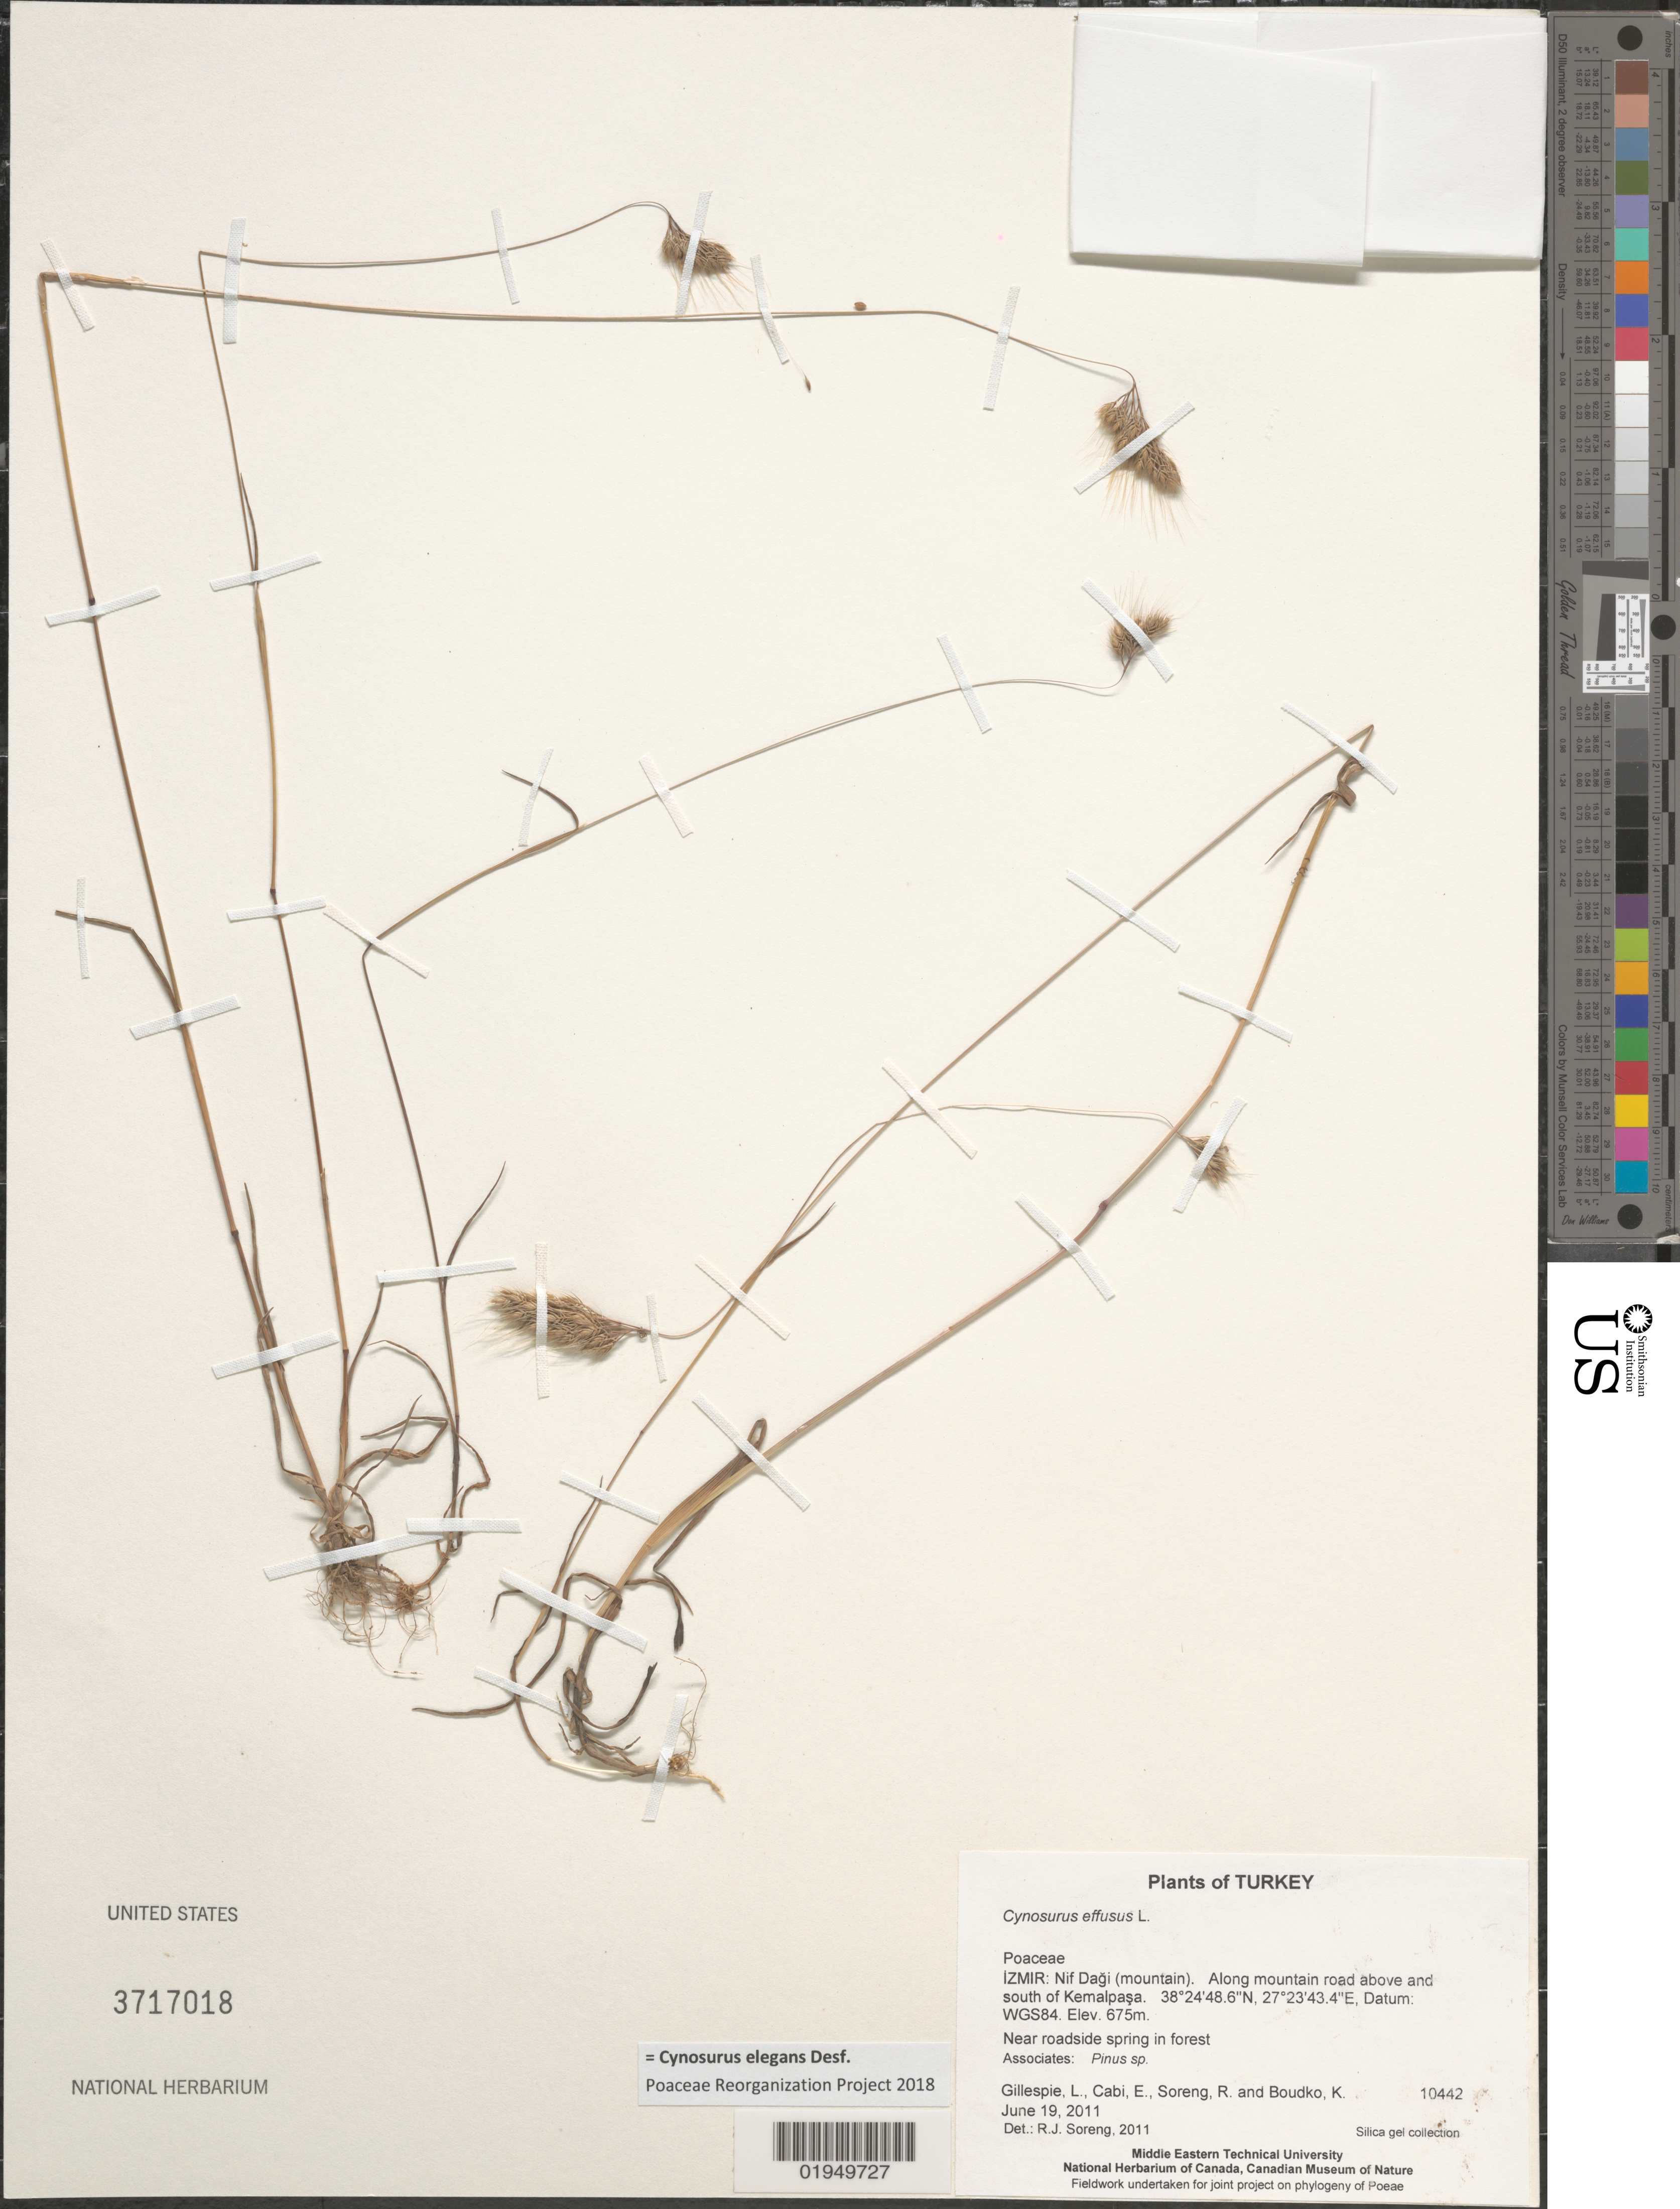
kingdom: Plantae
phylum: Tracheophyta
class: Liliopsida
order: Poales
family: Poaceae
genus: Cynosurus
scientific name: Cynosurus effusus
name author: Link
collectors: L. J. Gillespie, E. Cabi, R. J. Soreng & K. Boudko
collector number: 10442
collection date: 2011-06-19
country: Turkey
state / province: Izmir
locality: Nif Dagi (mountain). Along mountain road above and south of Kemalpasa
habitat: Near roadside spring in forest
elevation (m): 675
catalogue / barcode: US 3717018